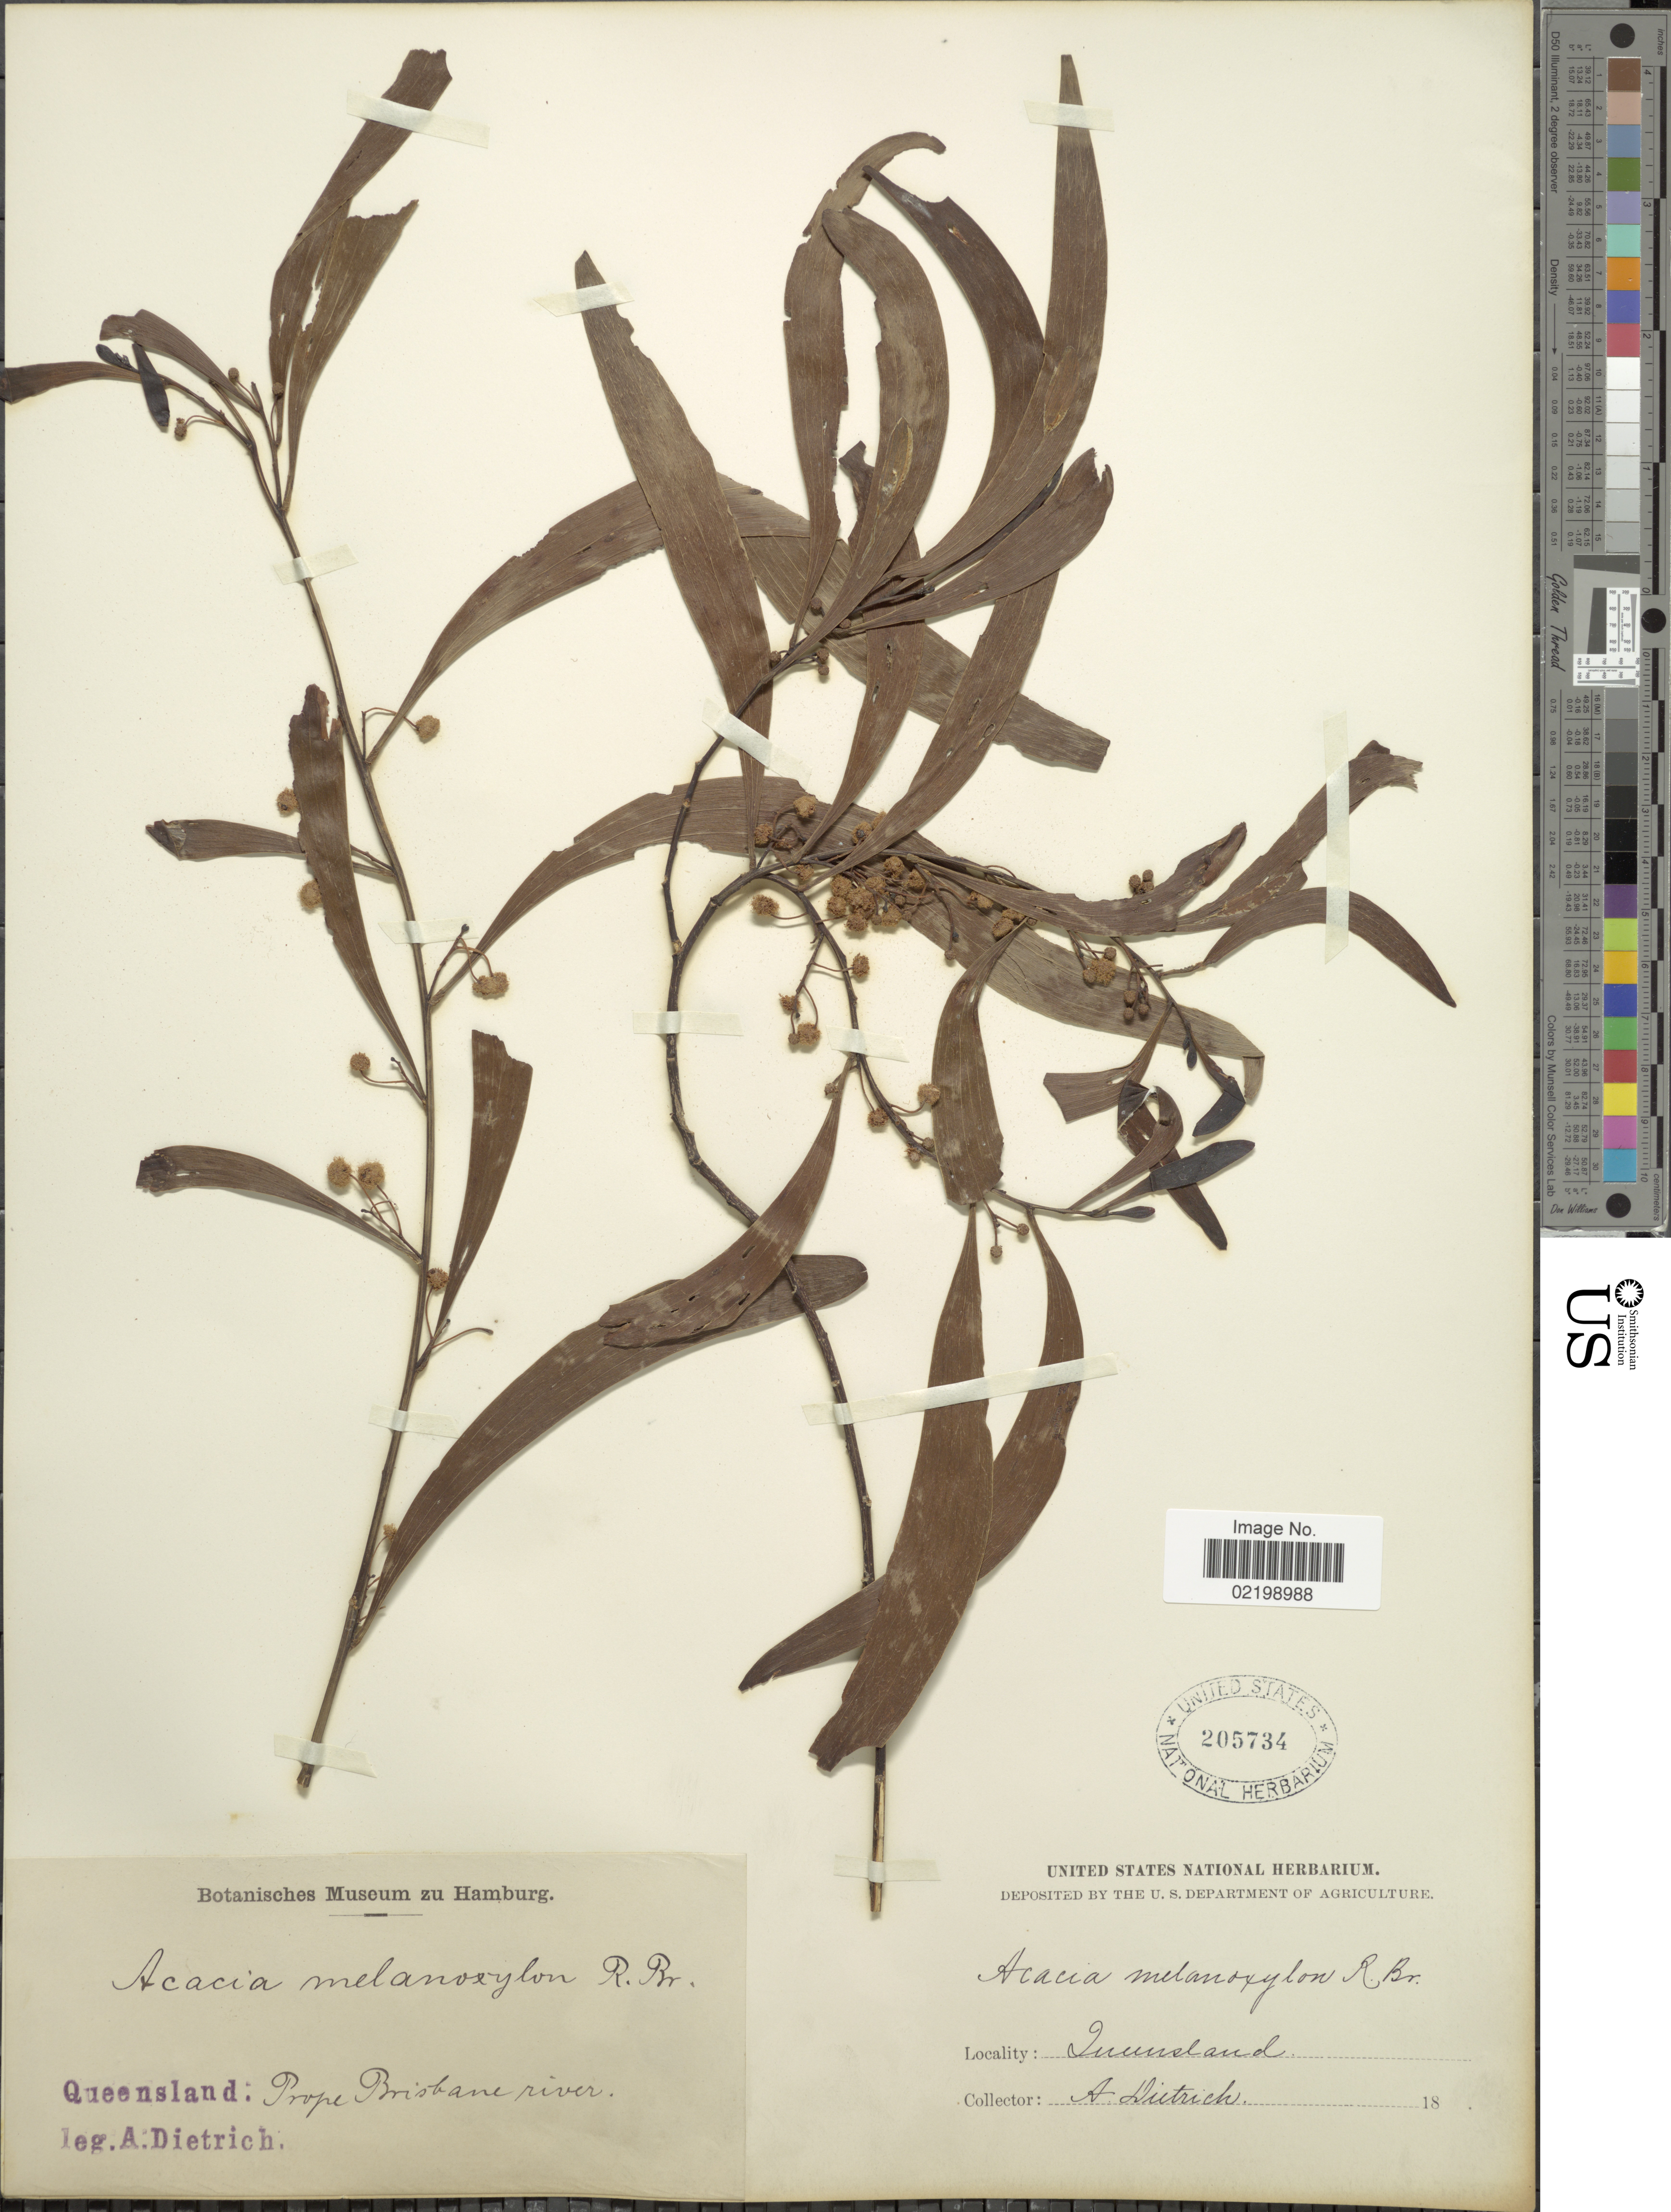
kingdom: Plantae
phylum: Tracheophyta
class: Magnoliopsida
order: Fabales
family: Fabaceae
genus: Acacia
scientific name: Acacia melanoxylon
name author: R. Br.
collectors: A. Dietrich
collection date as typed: Transcribed d/m/y: //18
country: Australia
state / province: Queensland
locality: Prope Bristane River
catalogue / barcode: US 205734